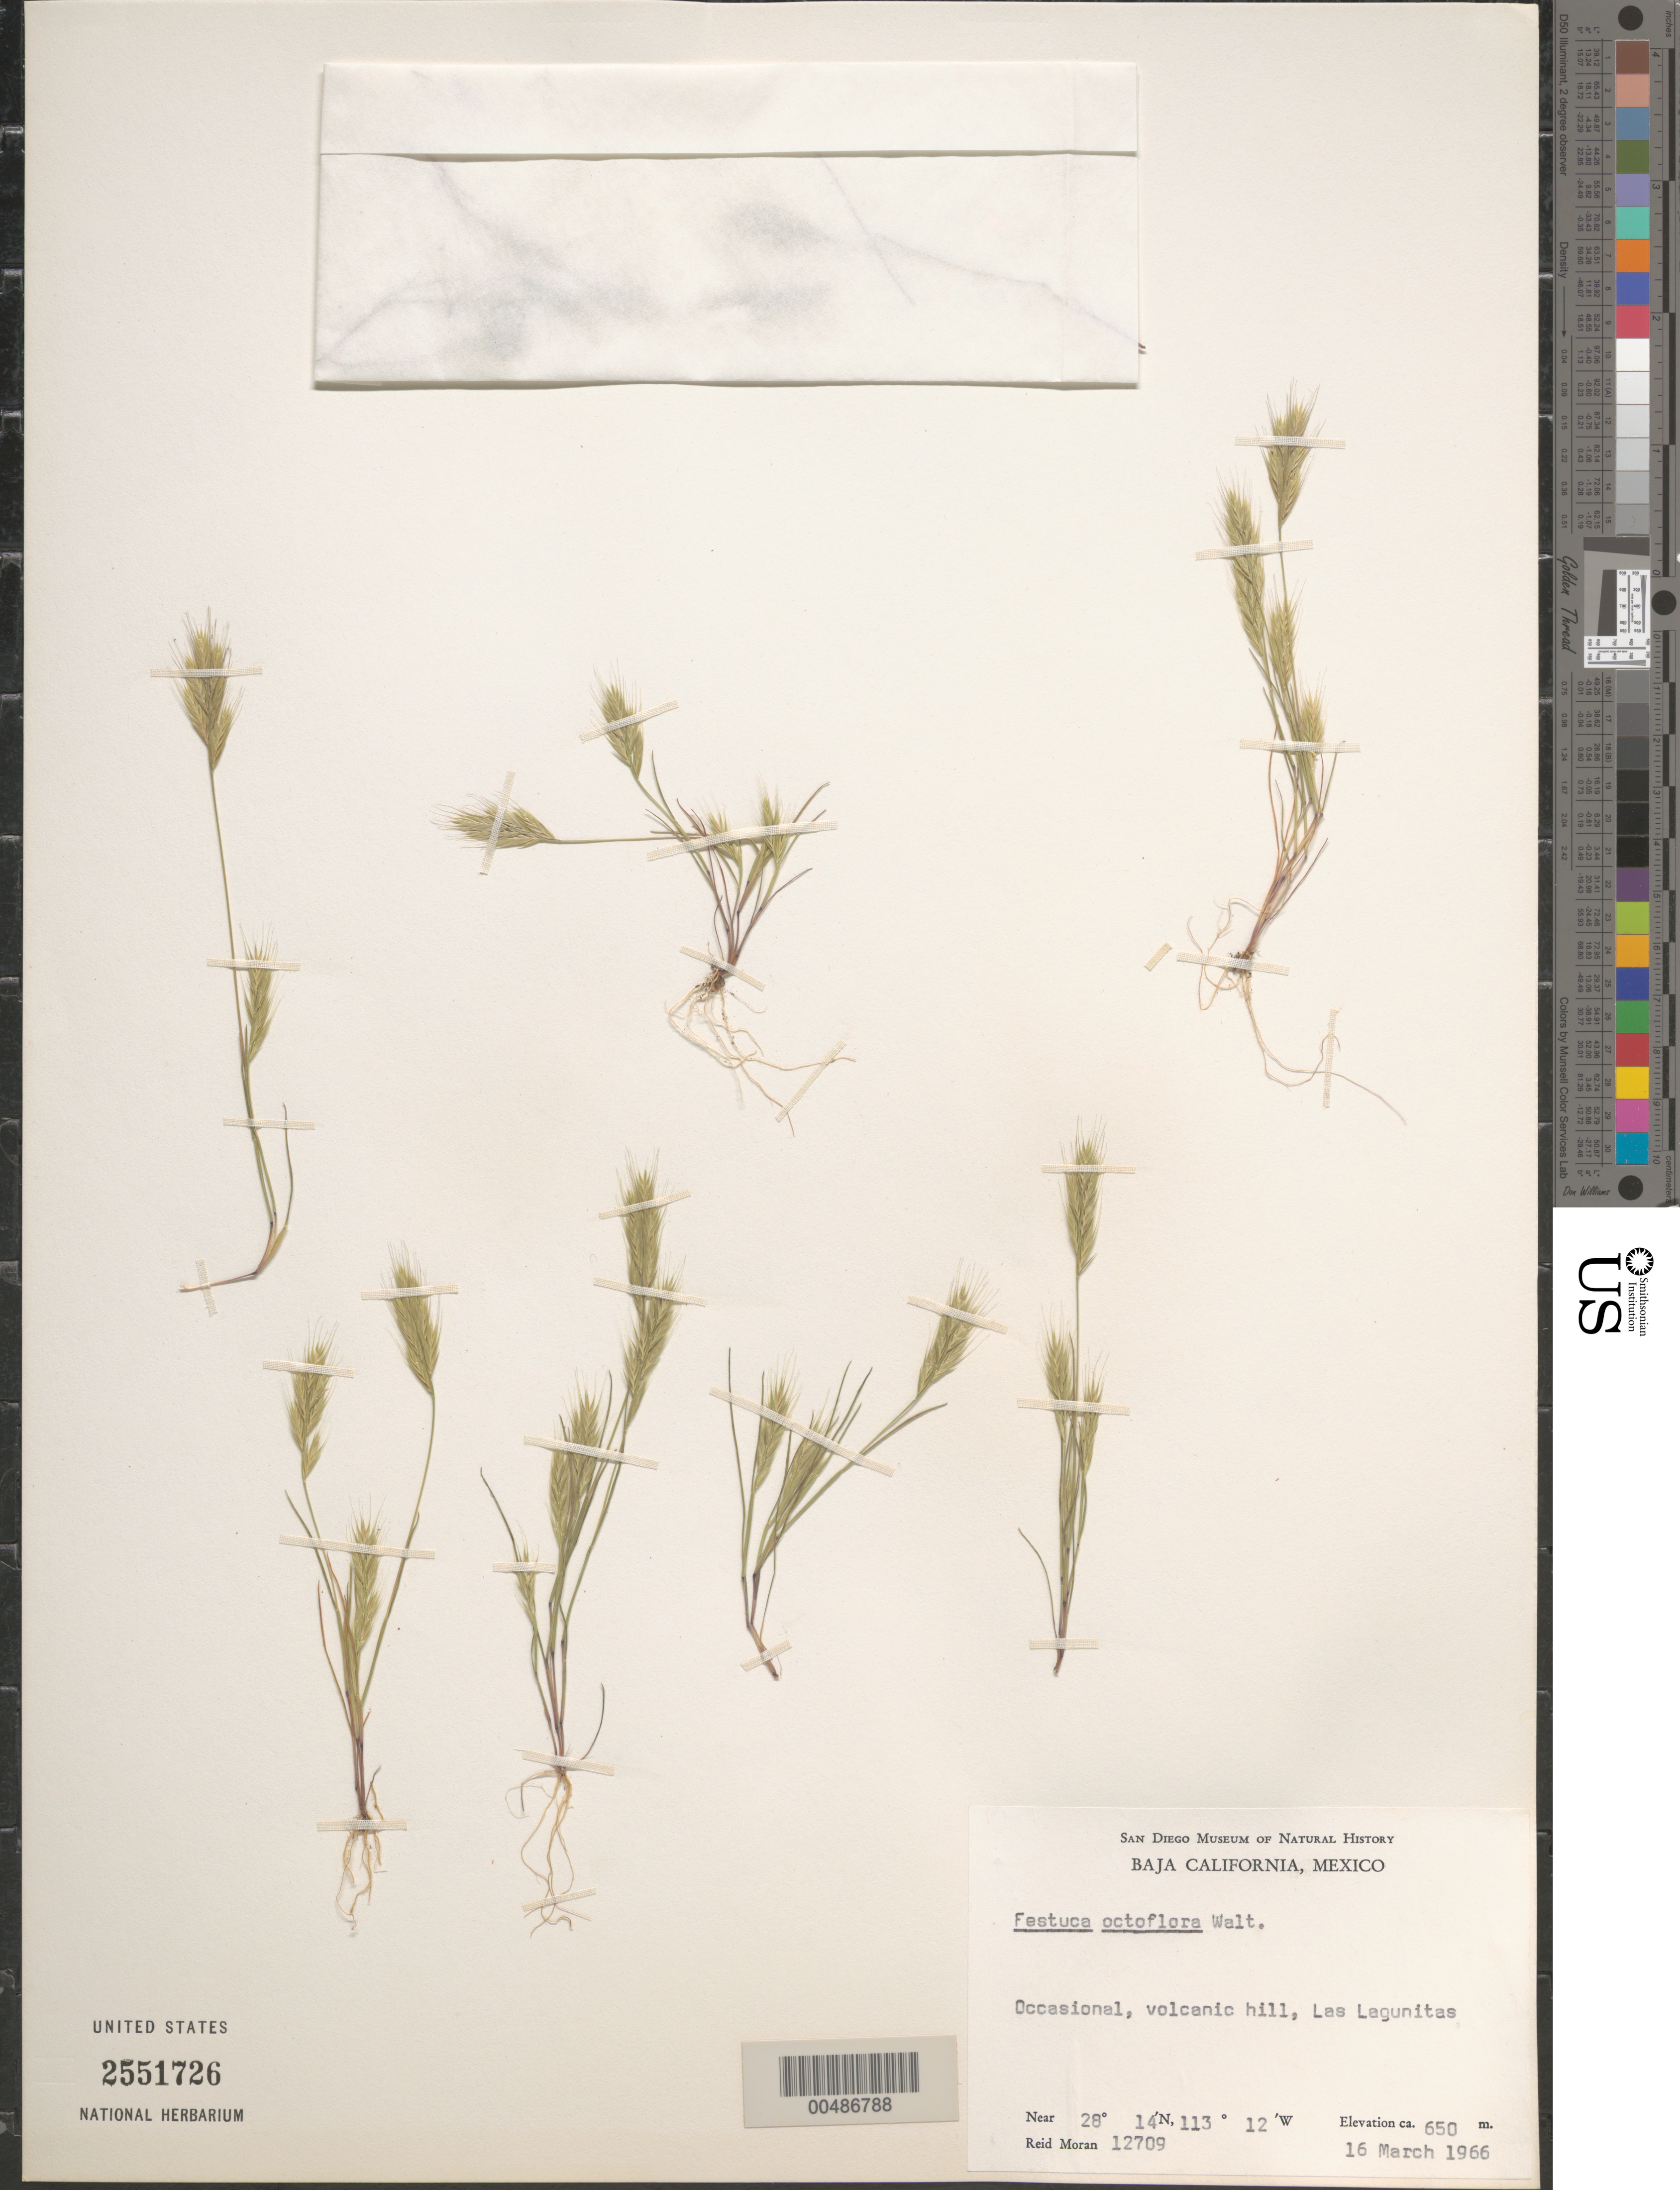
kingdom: Plantae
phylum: Tracheophyta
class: Liliopsida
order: Poales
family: Poaceae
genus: Festuca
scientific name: Festuca octoflora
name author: Walter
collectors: R. V. Moran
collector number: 12709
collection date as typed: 16 Mar 1966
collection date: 1966-03-16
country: Mexico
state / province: Baja California Norte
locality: Las Lagunitas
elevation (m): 650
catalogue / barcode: US 2551726